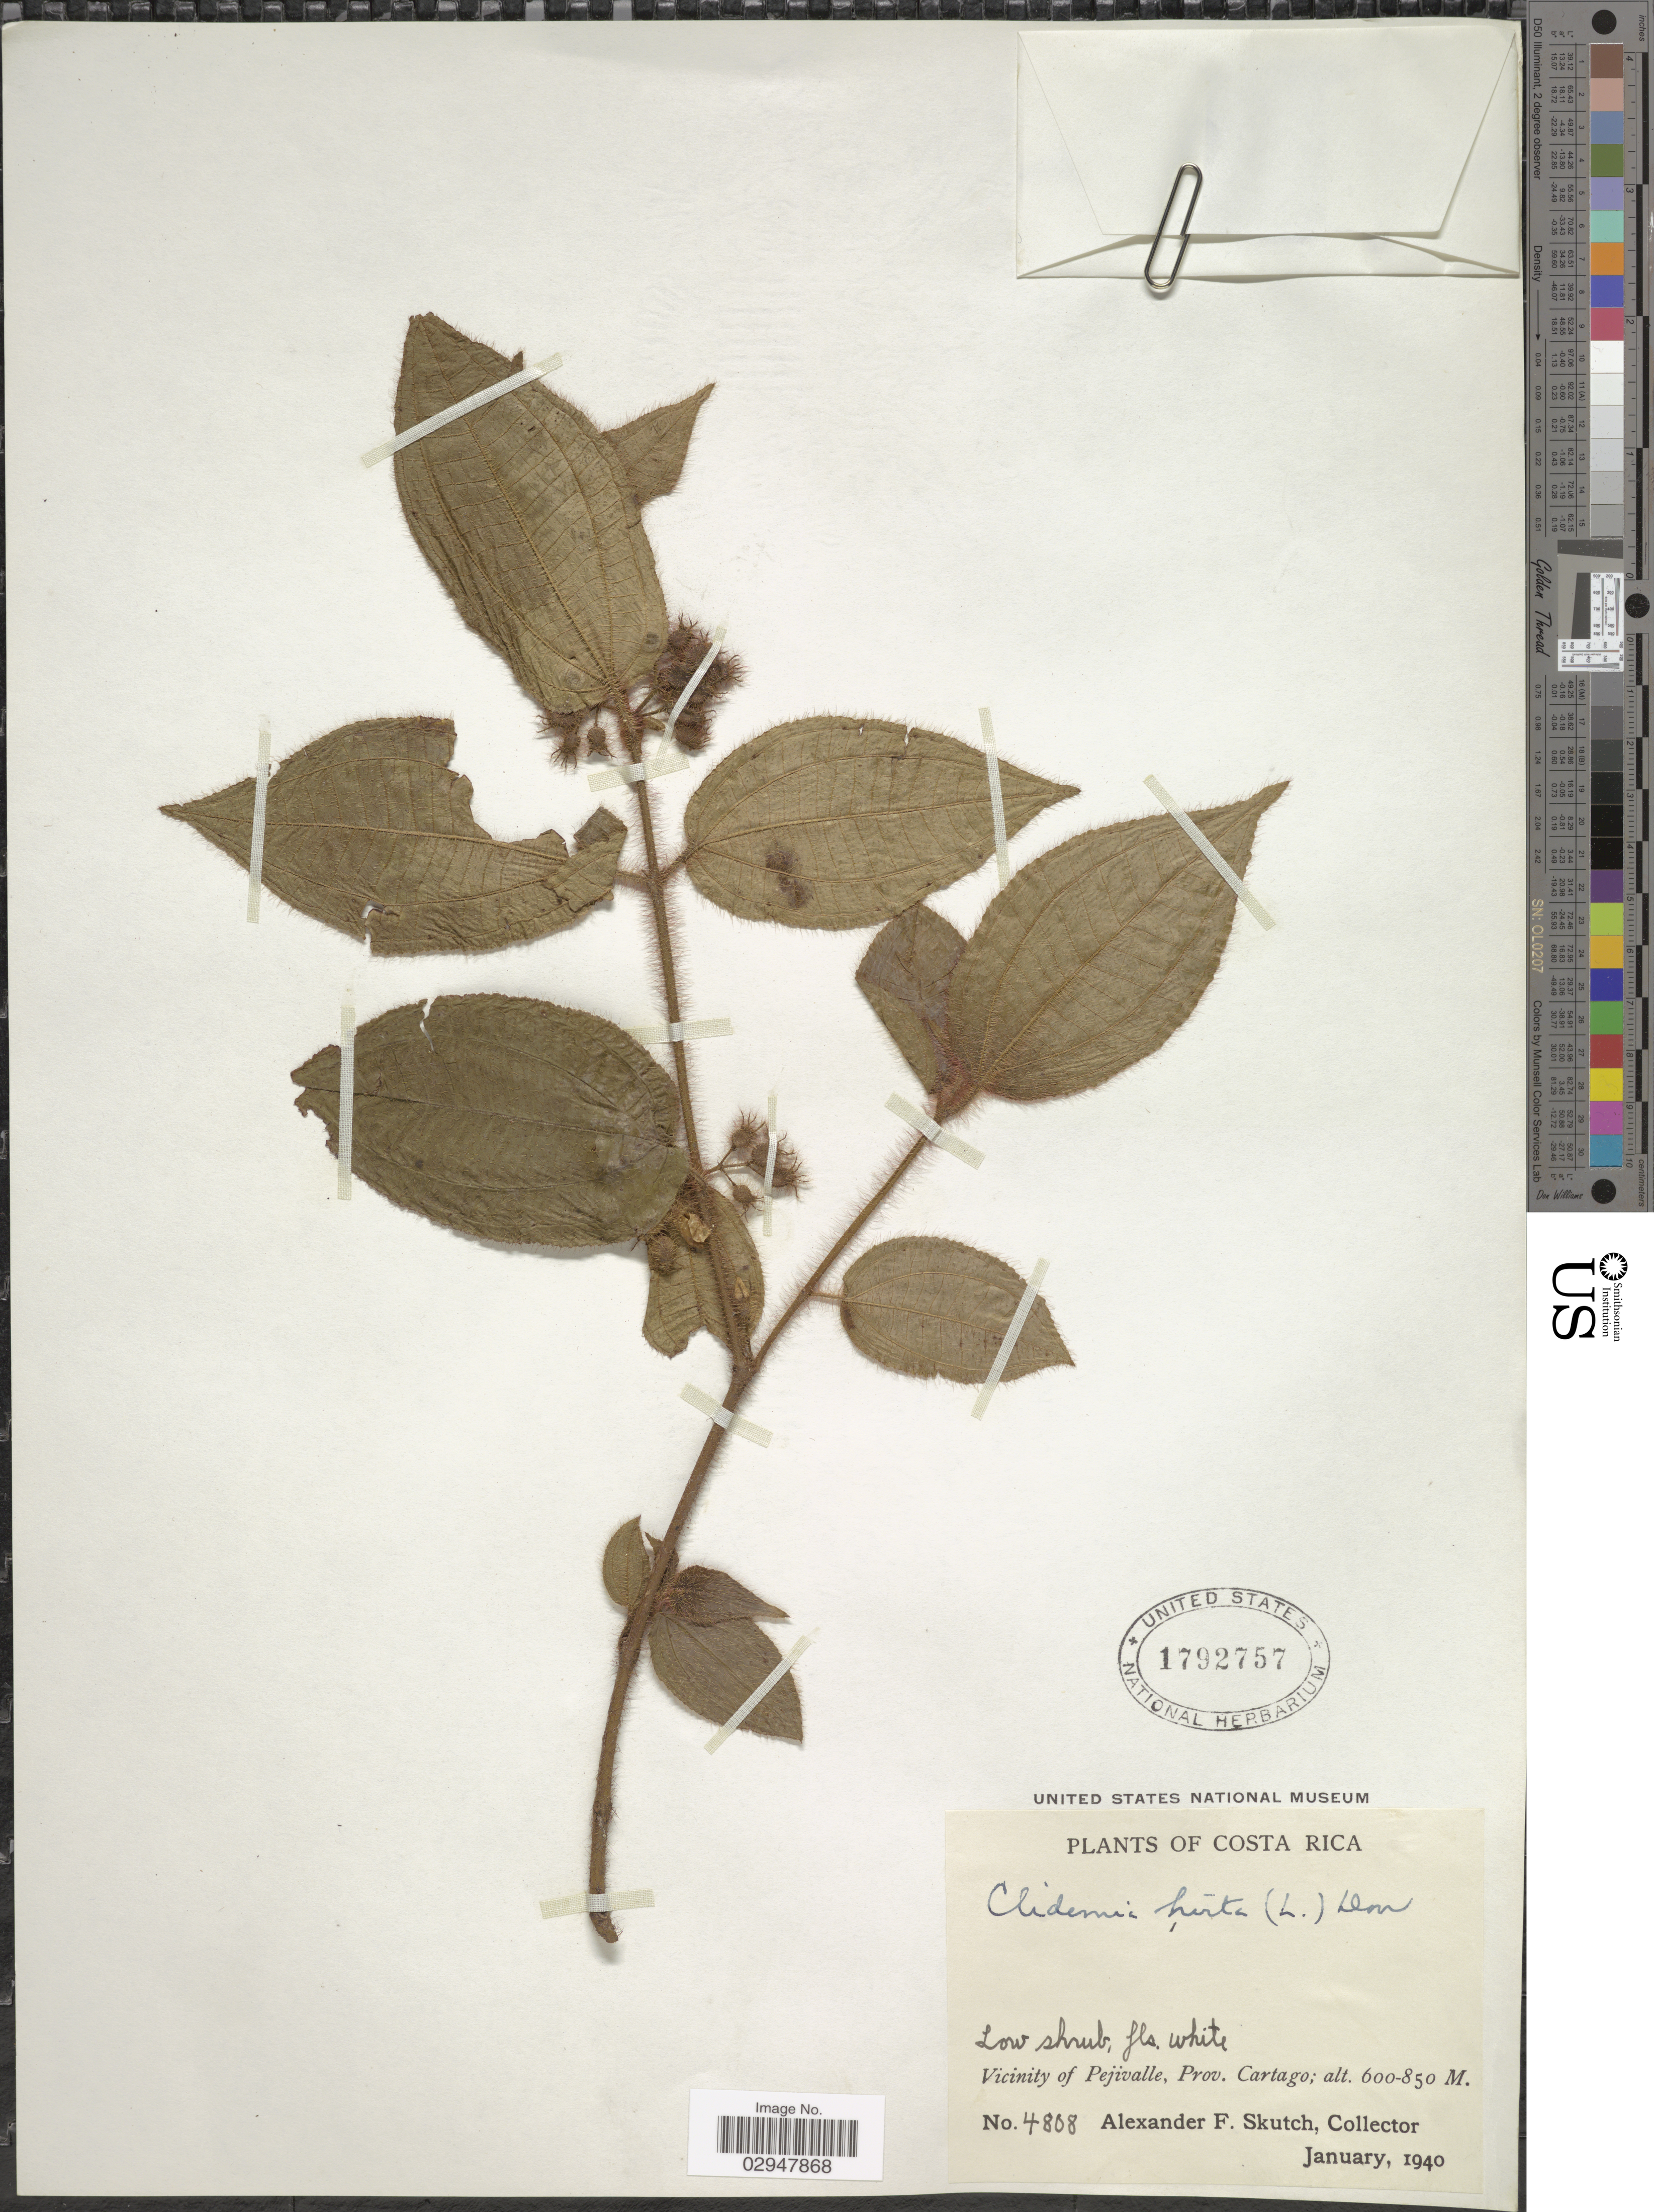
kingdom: Plantae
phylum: Tracheophyta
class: Magnoliopsida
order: Myrtales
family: Melastomataceae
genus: Miconia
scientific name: Miconia hirta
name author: Cogn.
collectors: A. F. Skutch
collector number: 4808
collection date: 1940-01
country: Costa Rica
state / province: Cartago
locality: Vicinity of Pejivalle, Prov. Cartago.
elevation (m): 600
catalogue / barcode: US 1792757